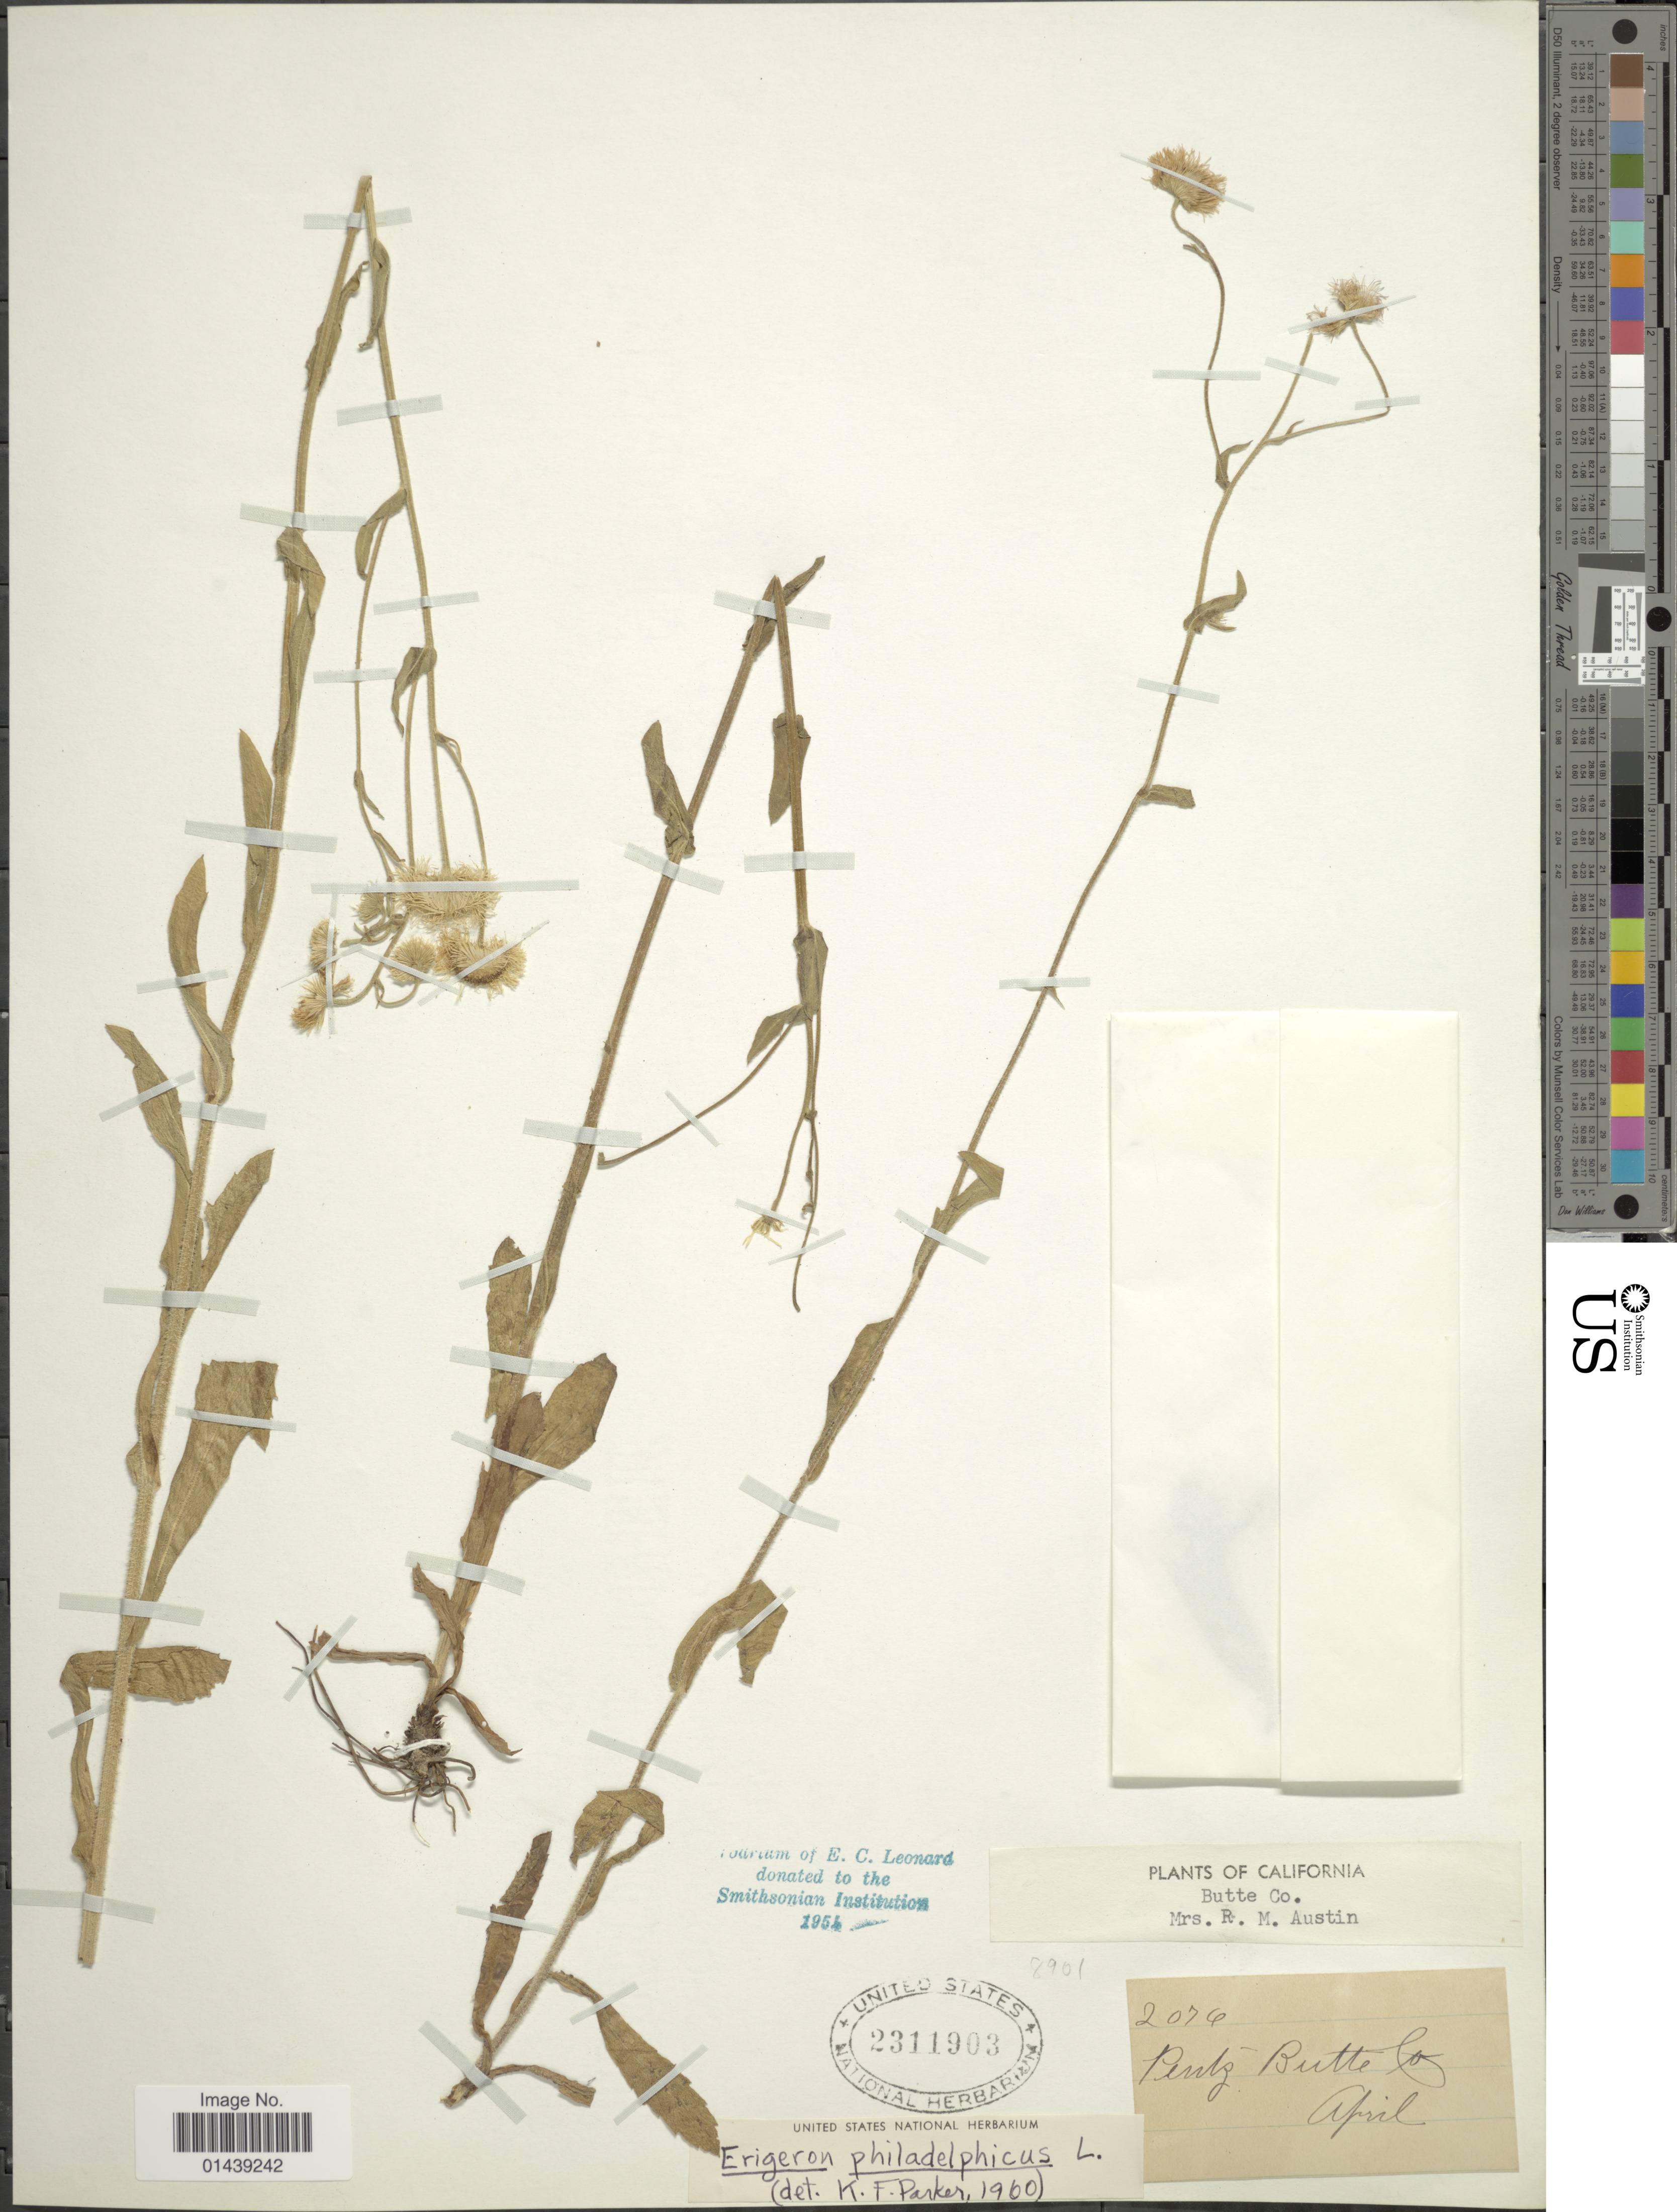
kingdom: Plantae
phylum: Tracheophyta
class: Magnoliopsida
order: Asterales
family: Asteraceae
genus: Erigeron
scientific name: Erigeron philadelphicus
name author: L.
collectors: R. Austin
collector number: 2076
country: United States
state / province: California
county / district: Butte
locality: Pentz Butte Co.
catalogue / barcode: US 2311903